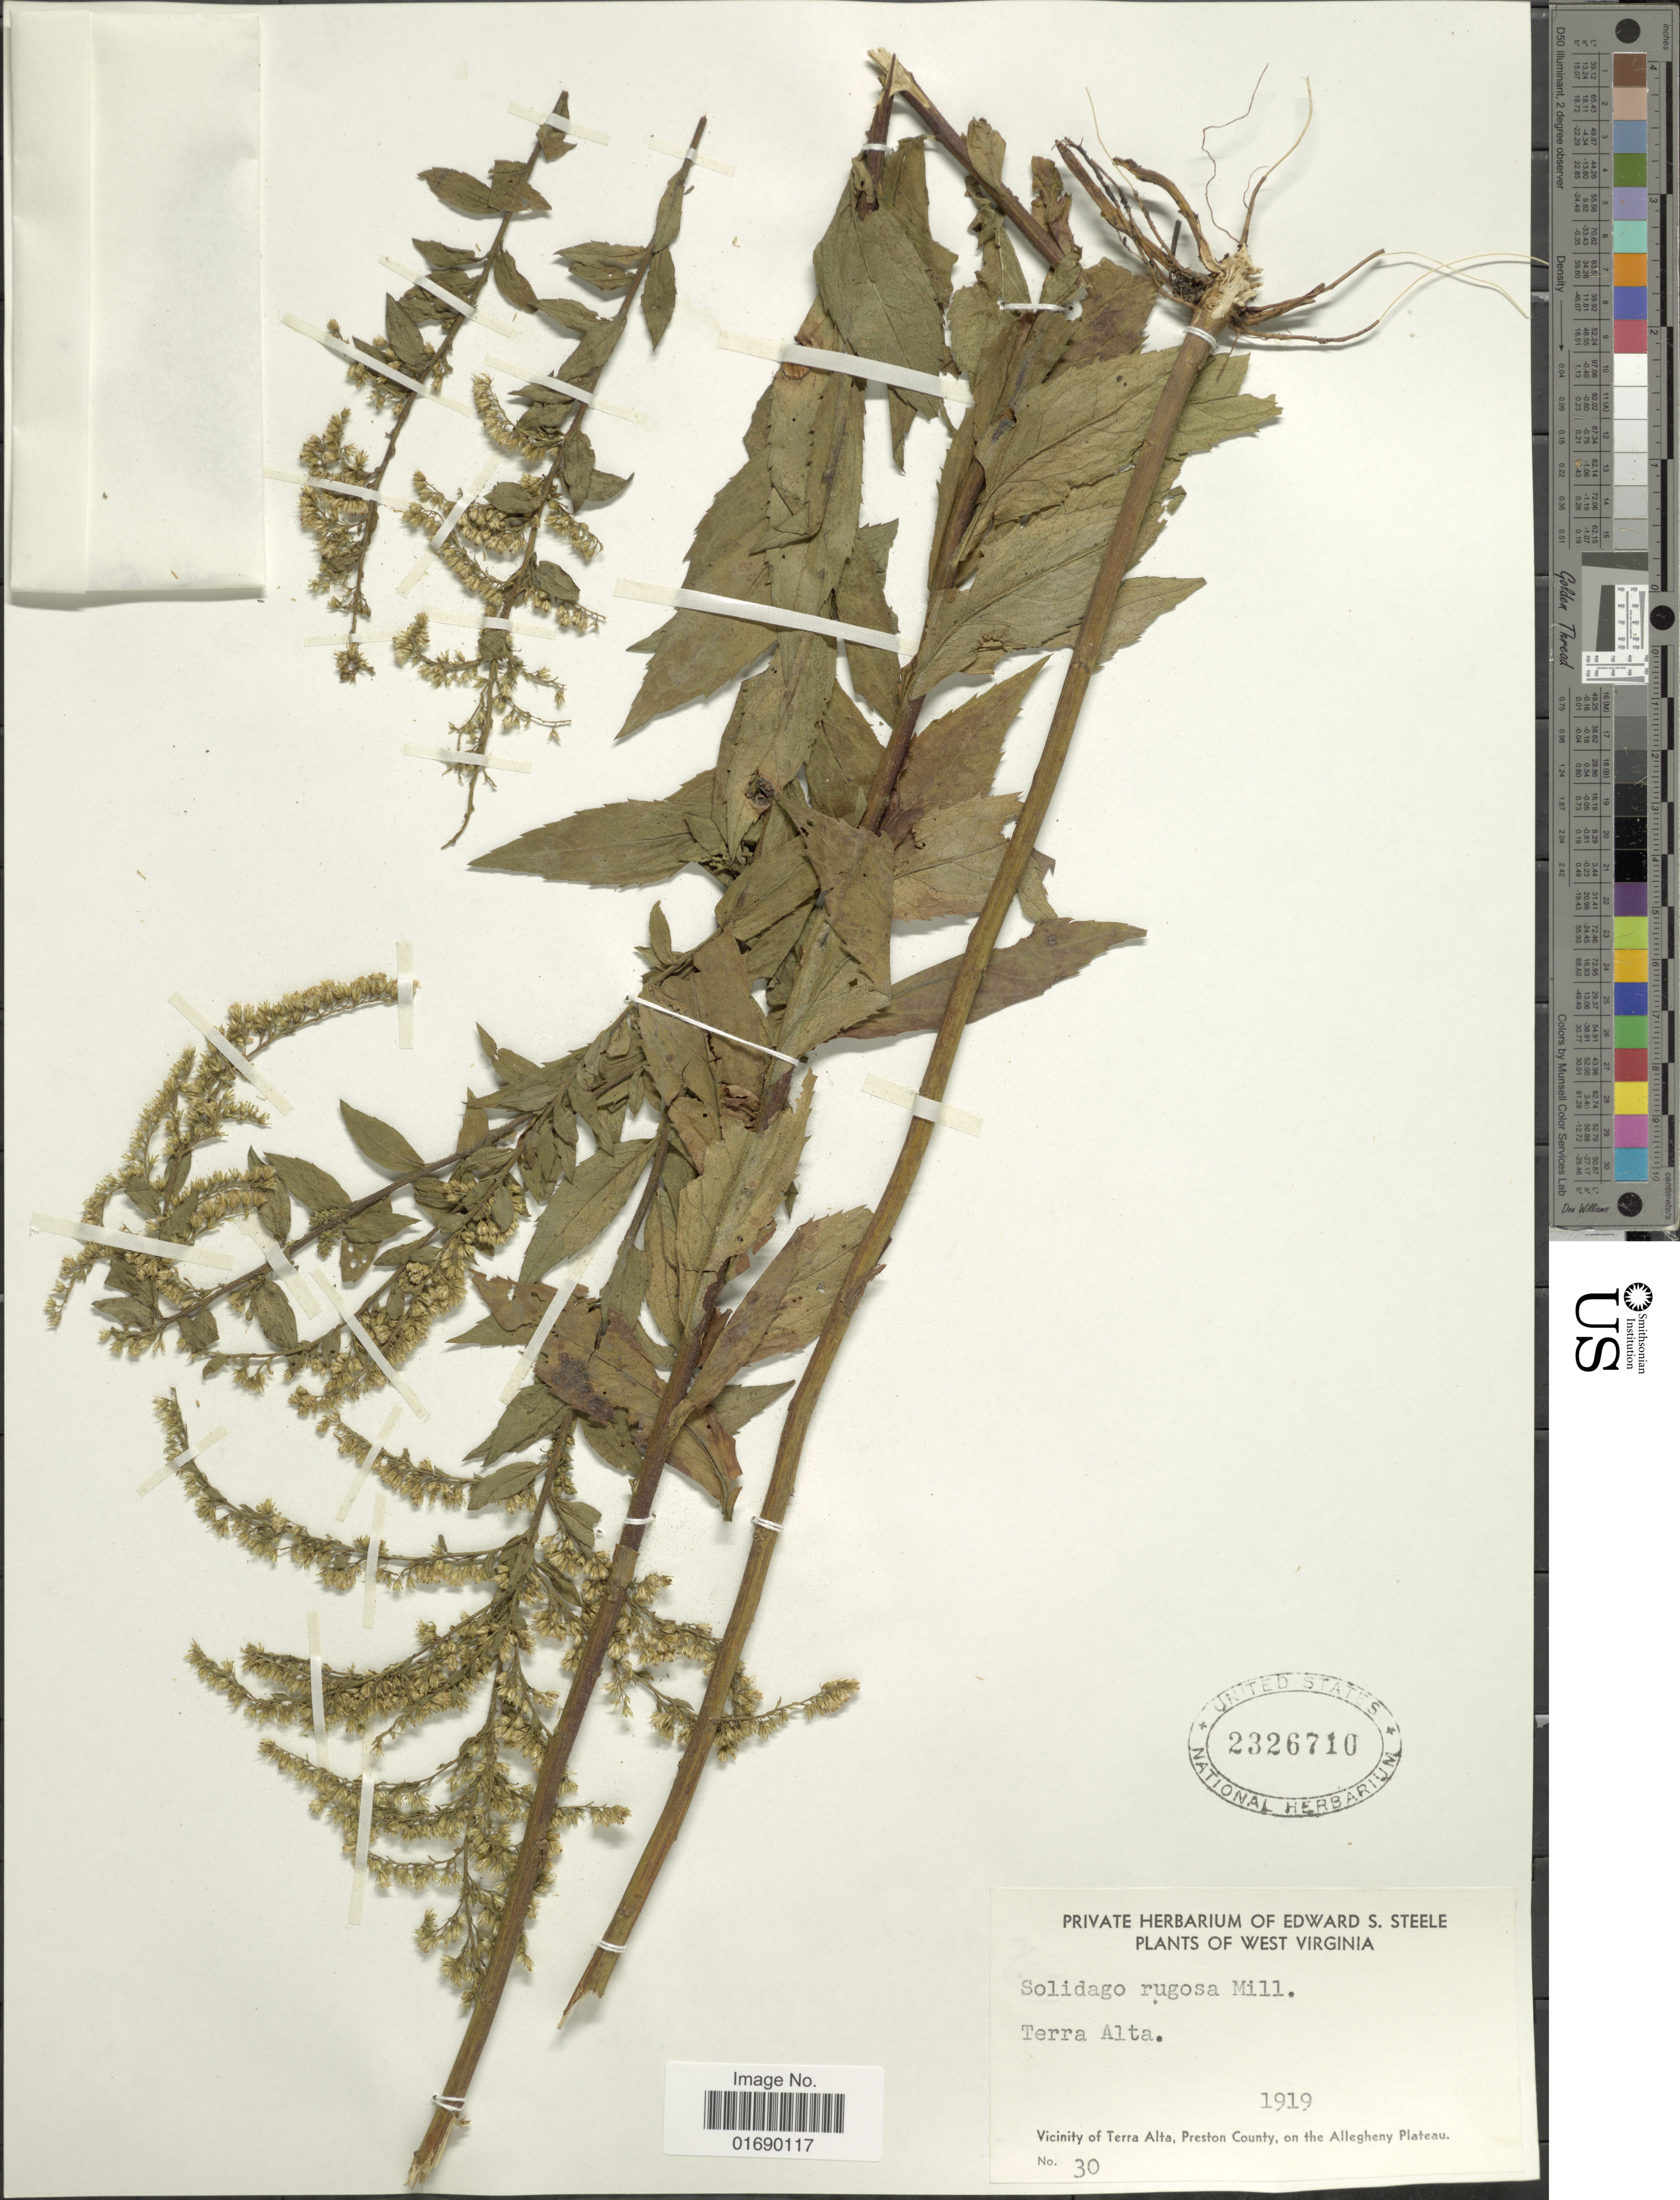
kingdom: Plantae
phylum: Tracheophyta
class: Magnoliopsida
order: Asterales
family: Asteraceae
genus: Solidago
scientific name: Solidago rugosa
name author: Mill.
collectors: ex herb. Edward S. Steele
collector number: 30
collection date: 1919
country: United States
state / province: West Virginia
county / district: Preston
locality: Terra Alta, Vicinity of Terra Alta, Preston County, on the Allegheny Plateau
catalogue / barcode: US 2326710